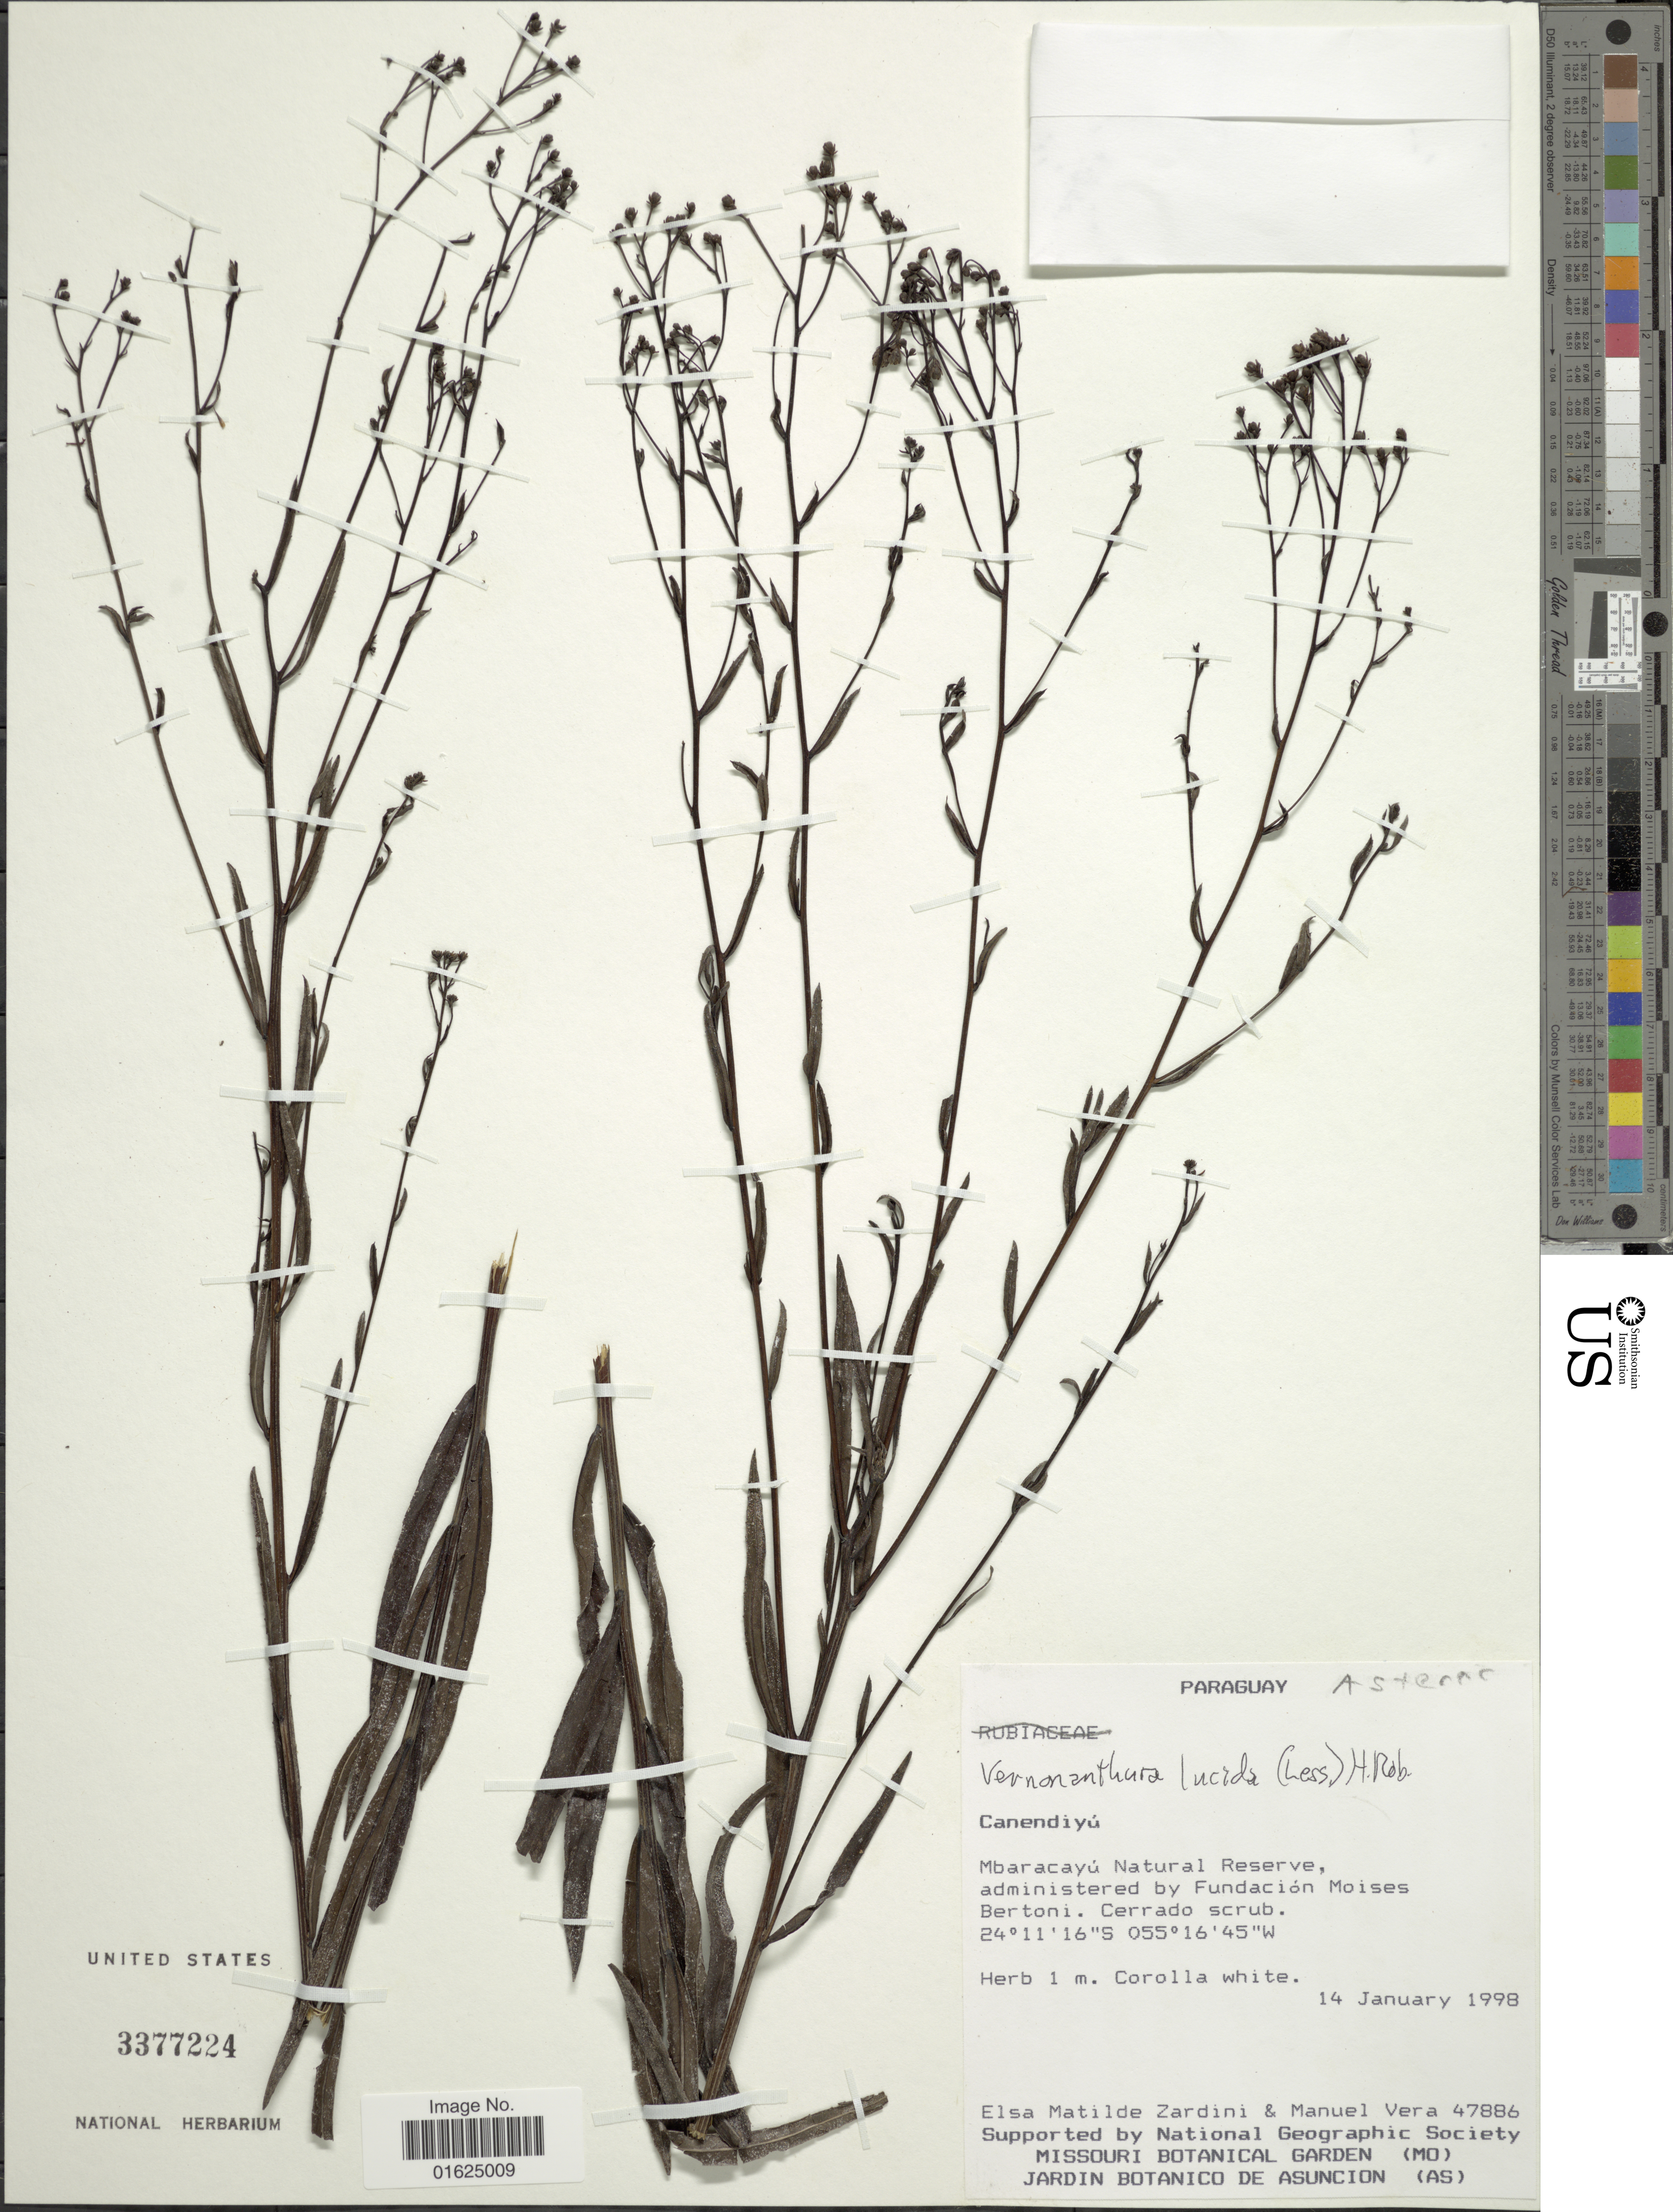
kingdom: Plantae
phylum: Tracheophyta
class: Magnoliopsida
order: Asterales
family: Asteraceae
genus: Vernonanthura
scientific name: Vernonanthura lucida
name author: (Less.) H. Rob.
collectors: E. M. Zardini & M. Vera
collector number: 47886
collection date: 1998-01-14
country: Paraguay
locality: Canendiyú, Mbarcayú Natural Reserve, administered by Fundación Moises Bertoni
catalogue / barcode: US 3377224